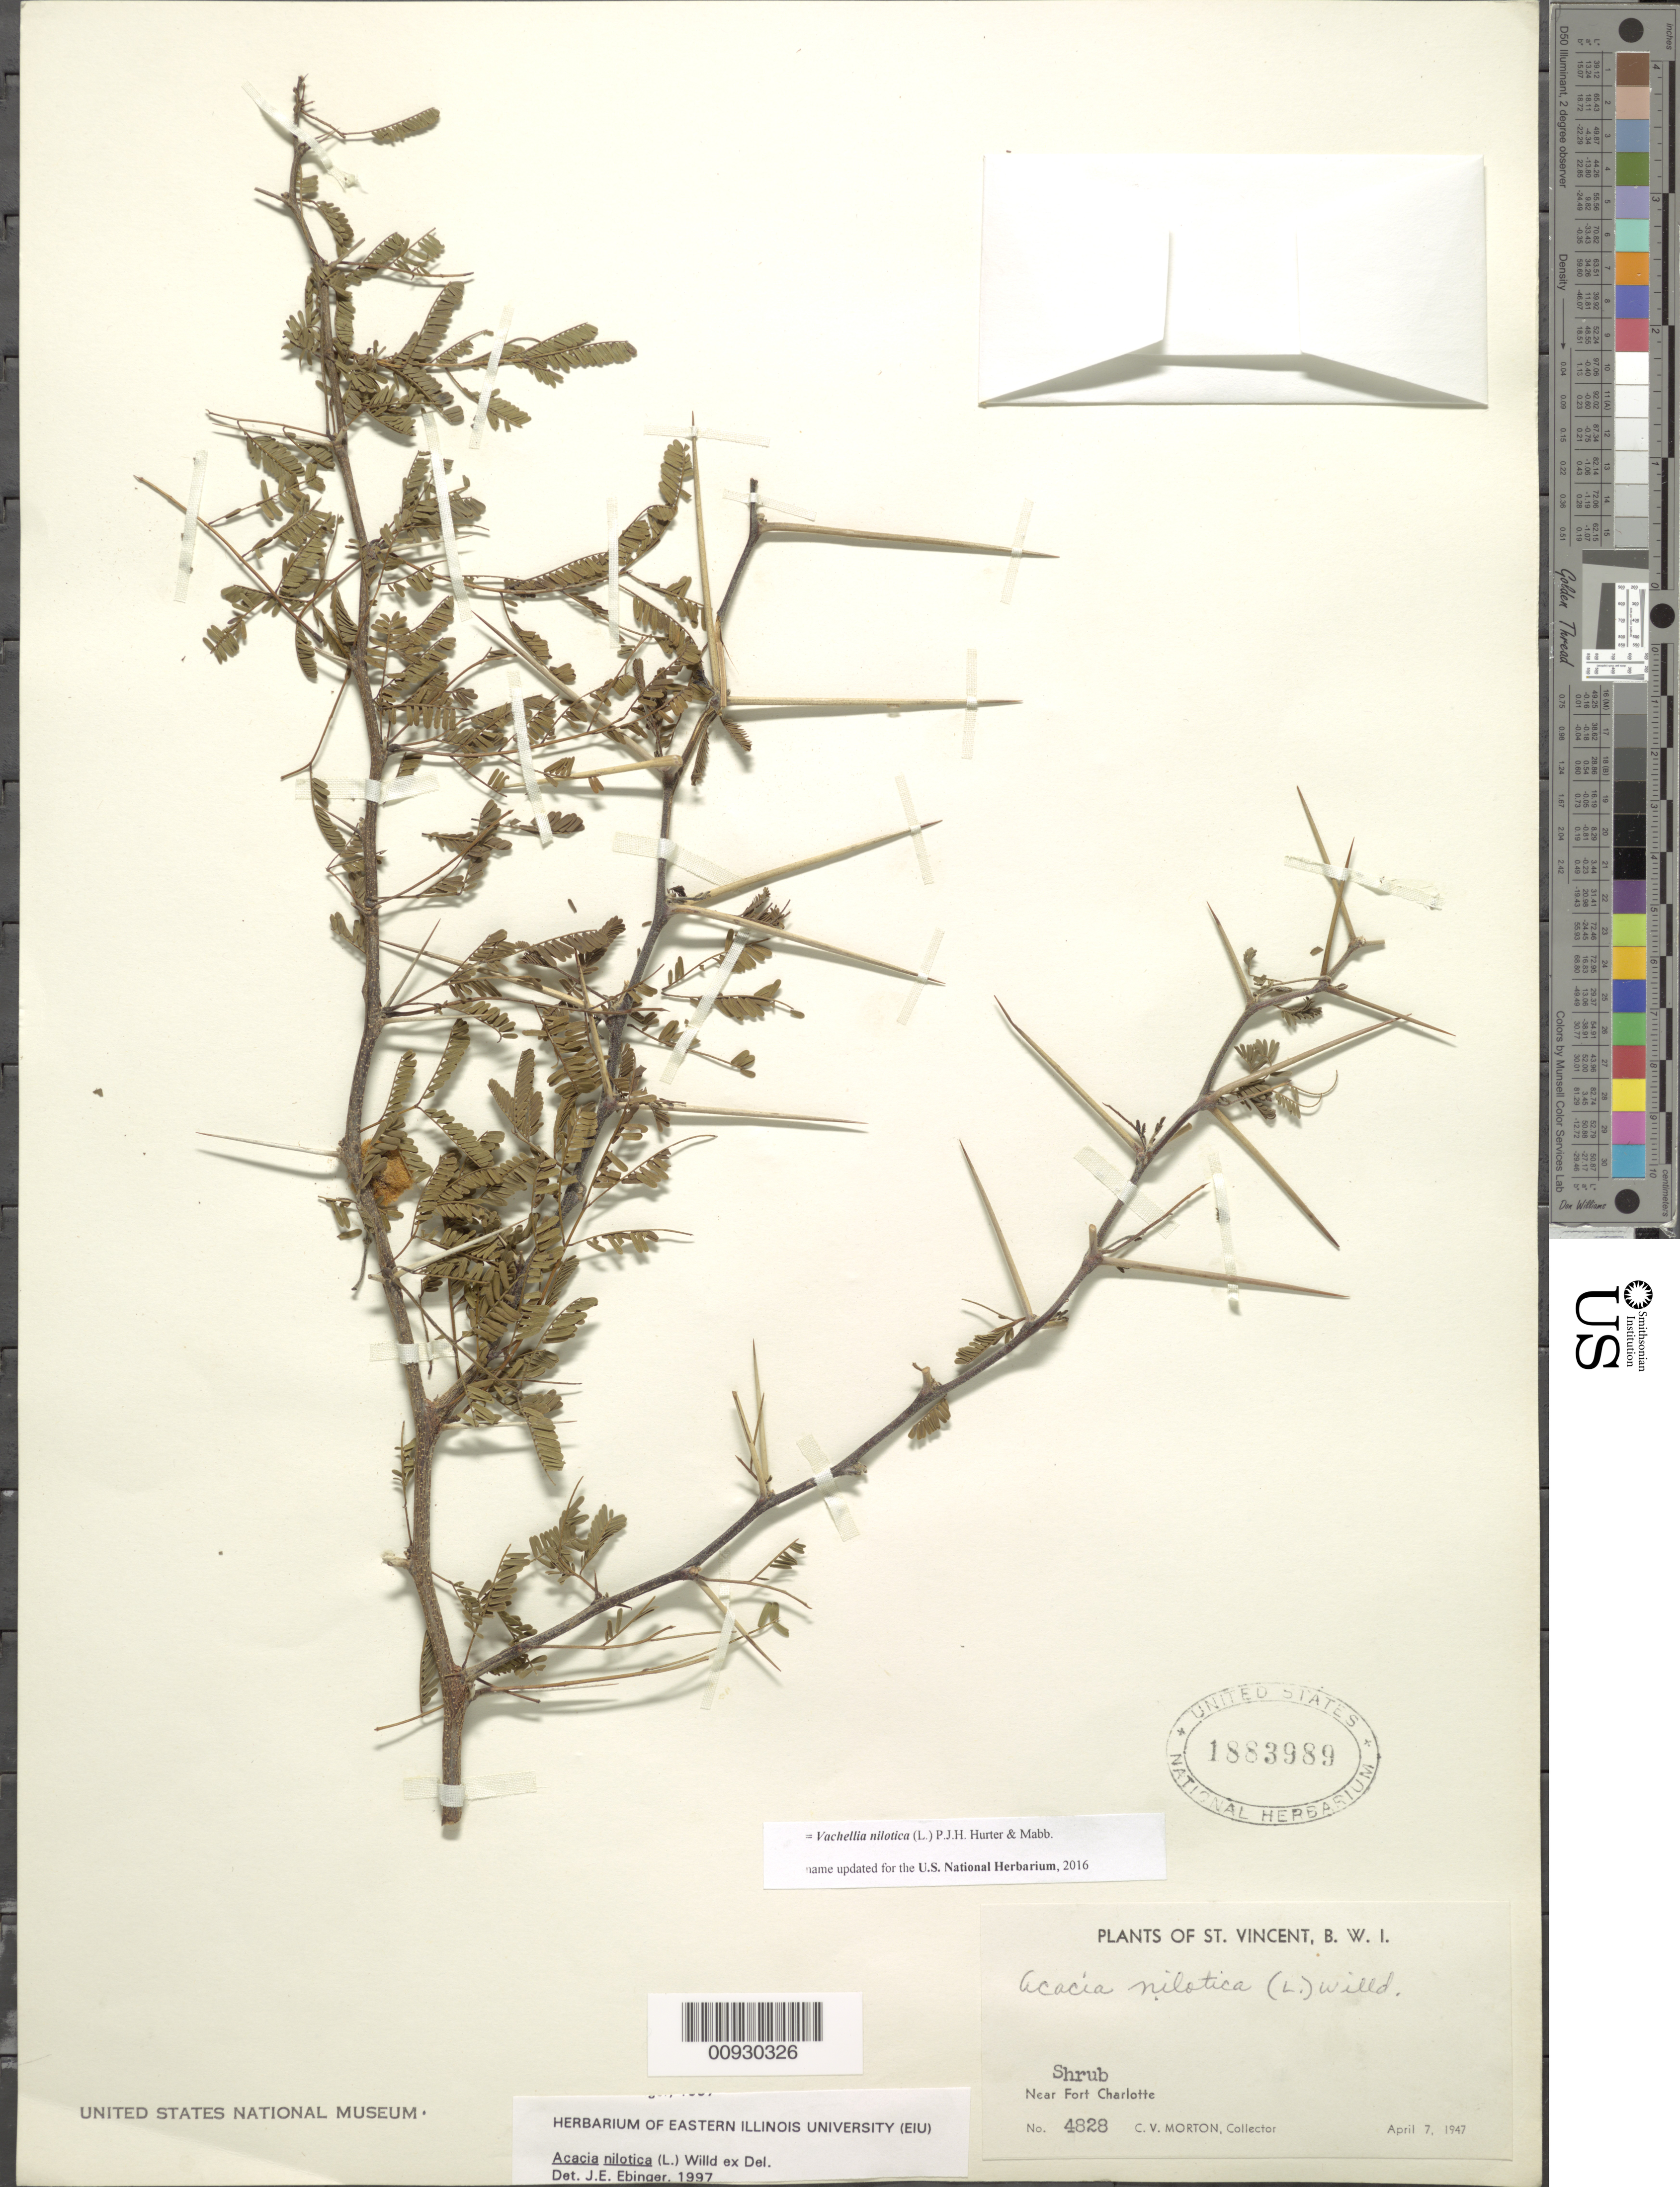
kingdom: Plantae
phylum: Tracheophyta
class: Magnoliopsida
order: Fabales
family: Fabaceae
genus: Vachellia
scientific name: Vachellia nilotica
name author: (L.) P.J.H. Hurter & Mabb.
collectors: C. V. Morton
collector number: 4828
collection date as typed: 07 Apr 1947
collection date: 1947-04-07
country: St. Vincent - Grenadines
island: St. Vincent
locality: Near Fort Charlotte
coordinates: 0 N, 0 E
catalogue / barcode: US 1883989